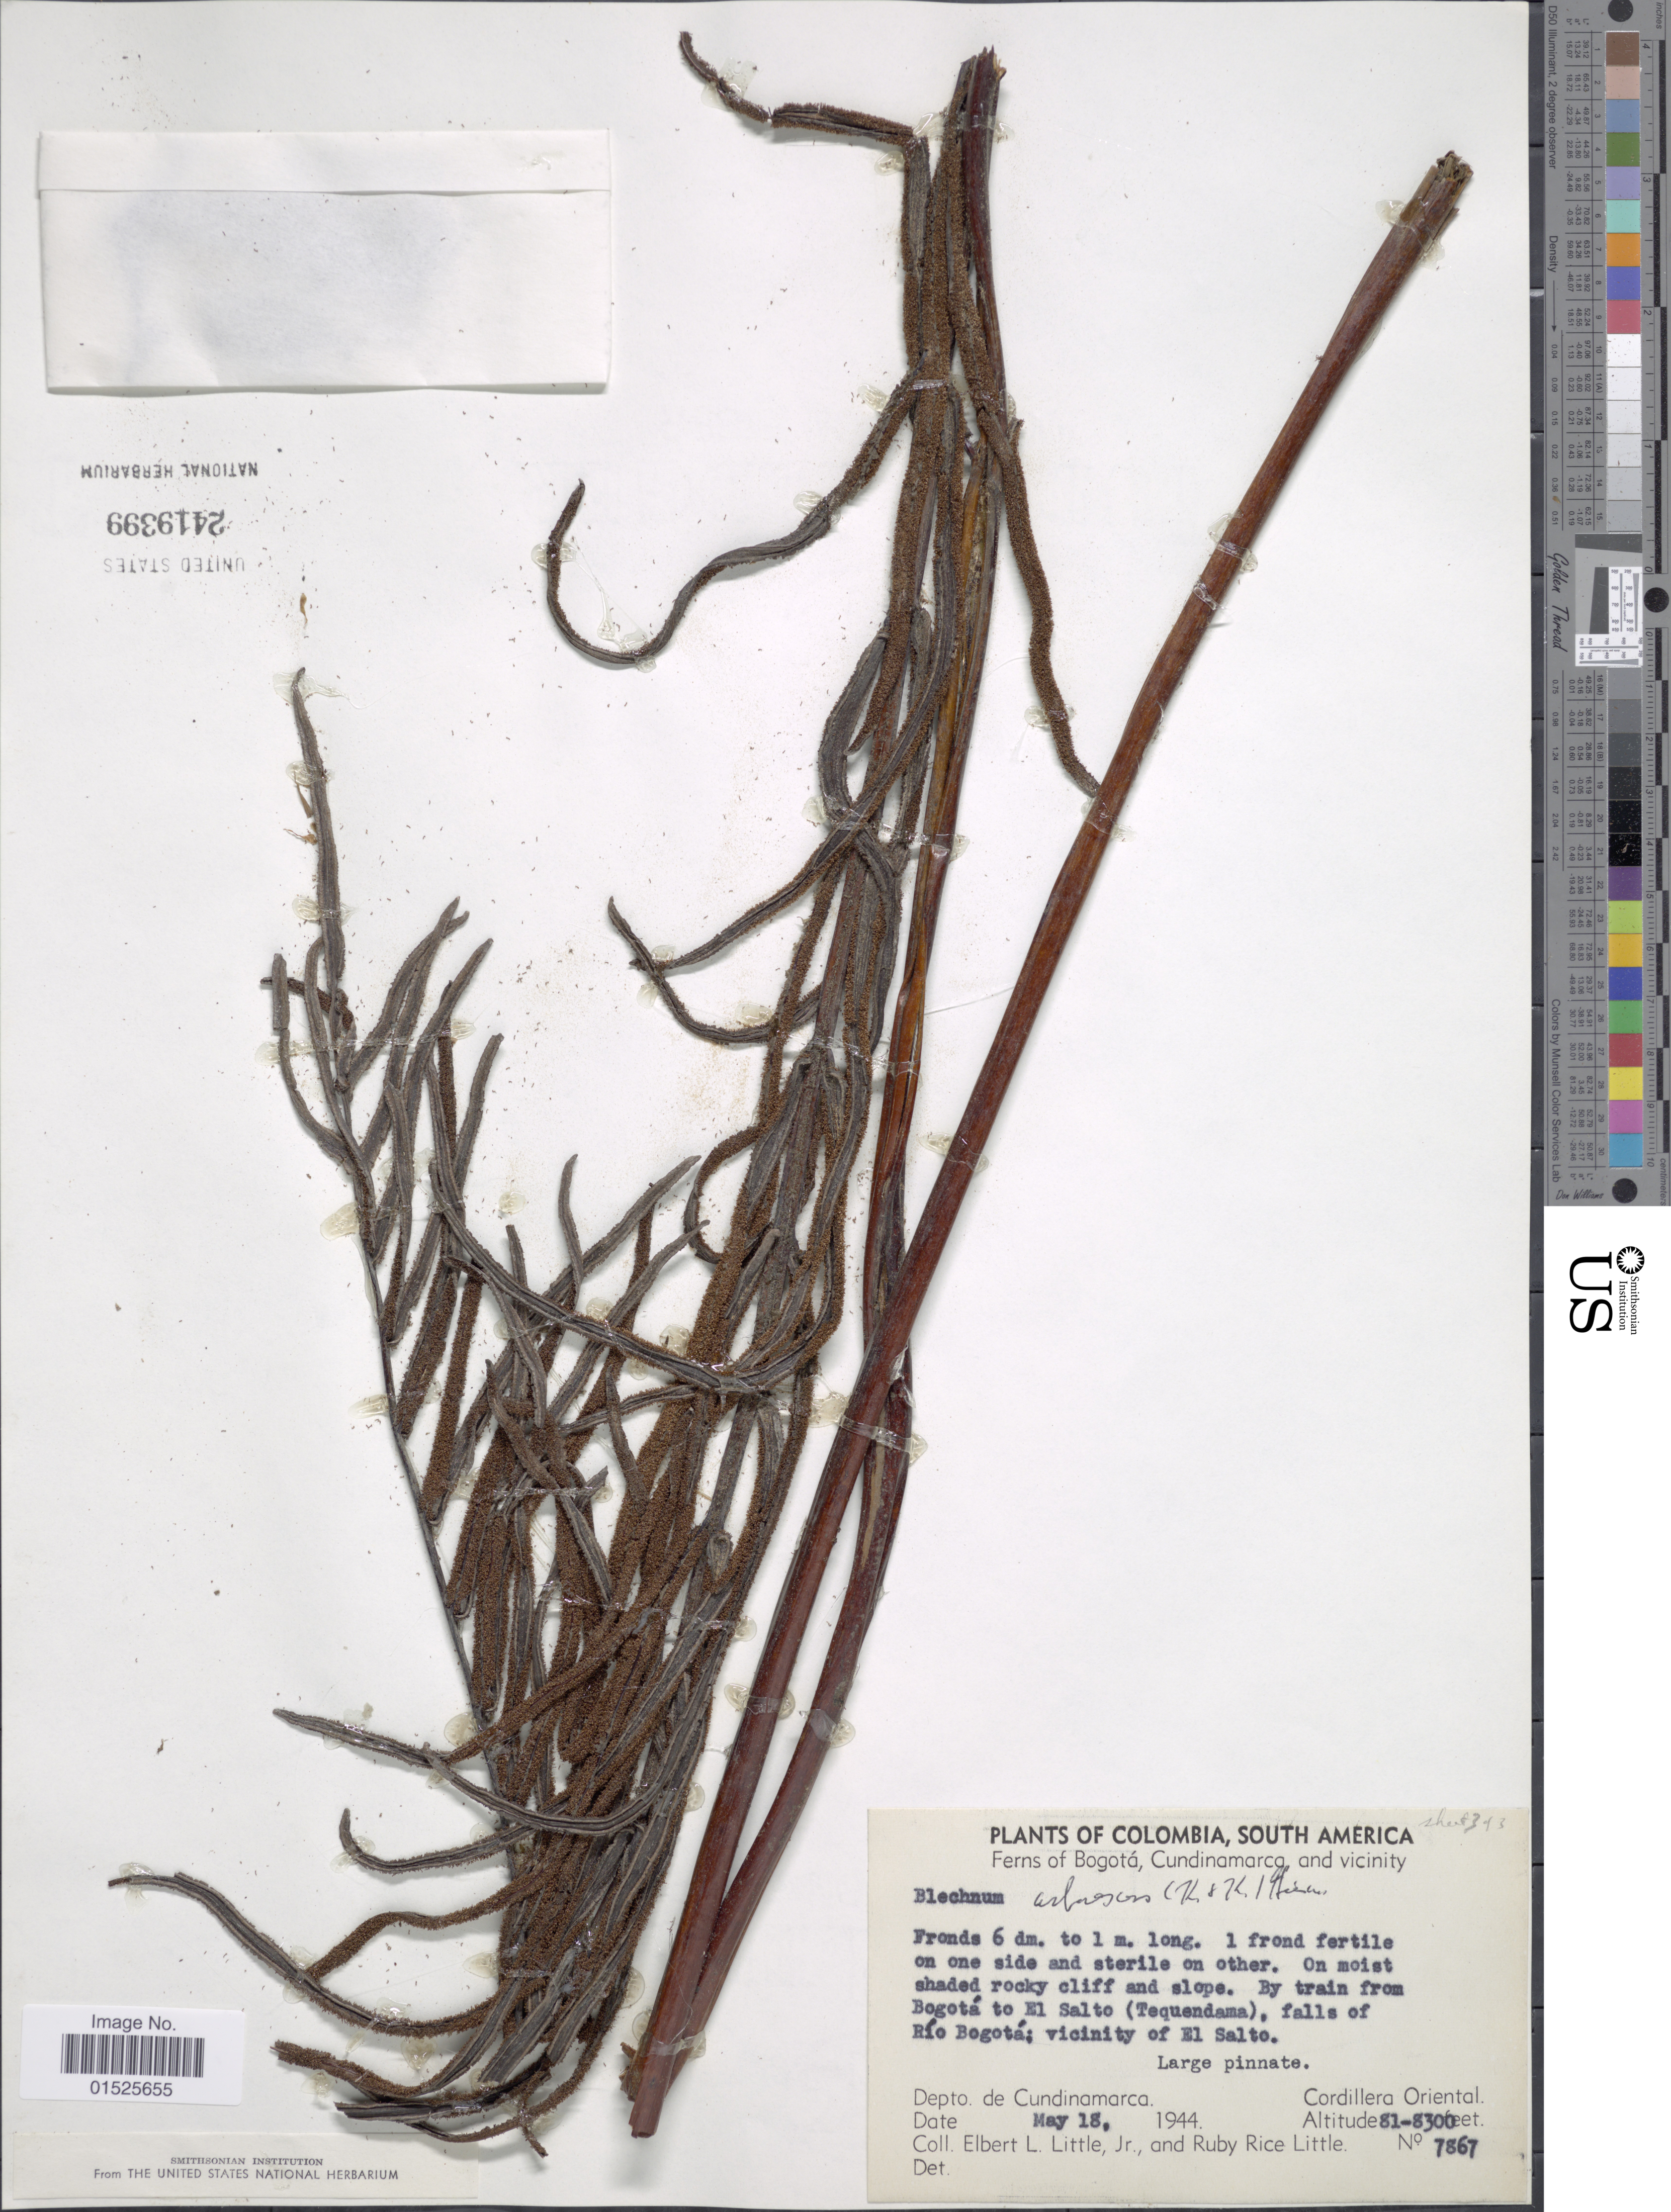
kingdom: Plantae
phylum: Tracheophyta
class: Polypodiopsida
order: Polypodiales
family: Blechnaceae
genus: Blechnum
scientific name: Blechnum cordatum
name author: (Desv.) Hieron.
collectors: E. L. Little & R. R. Little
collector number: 7867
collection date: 1944-05-18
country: Colombia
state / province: Cundinamarca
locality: By train from Bogotá to El Salto (Tequendama), falls from Bogotá; vicinity of El Salto. Cordillera Oriental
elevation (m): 2469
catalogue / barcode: US 2419399